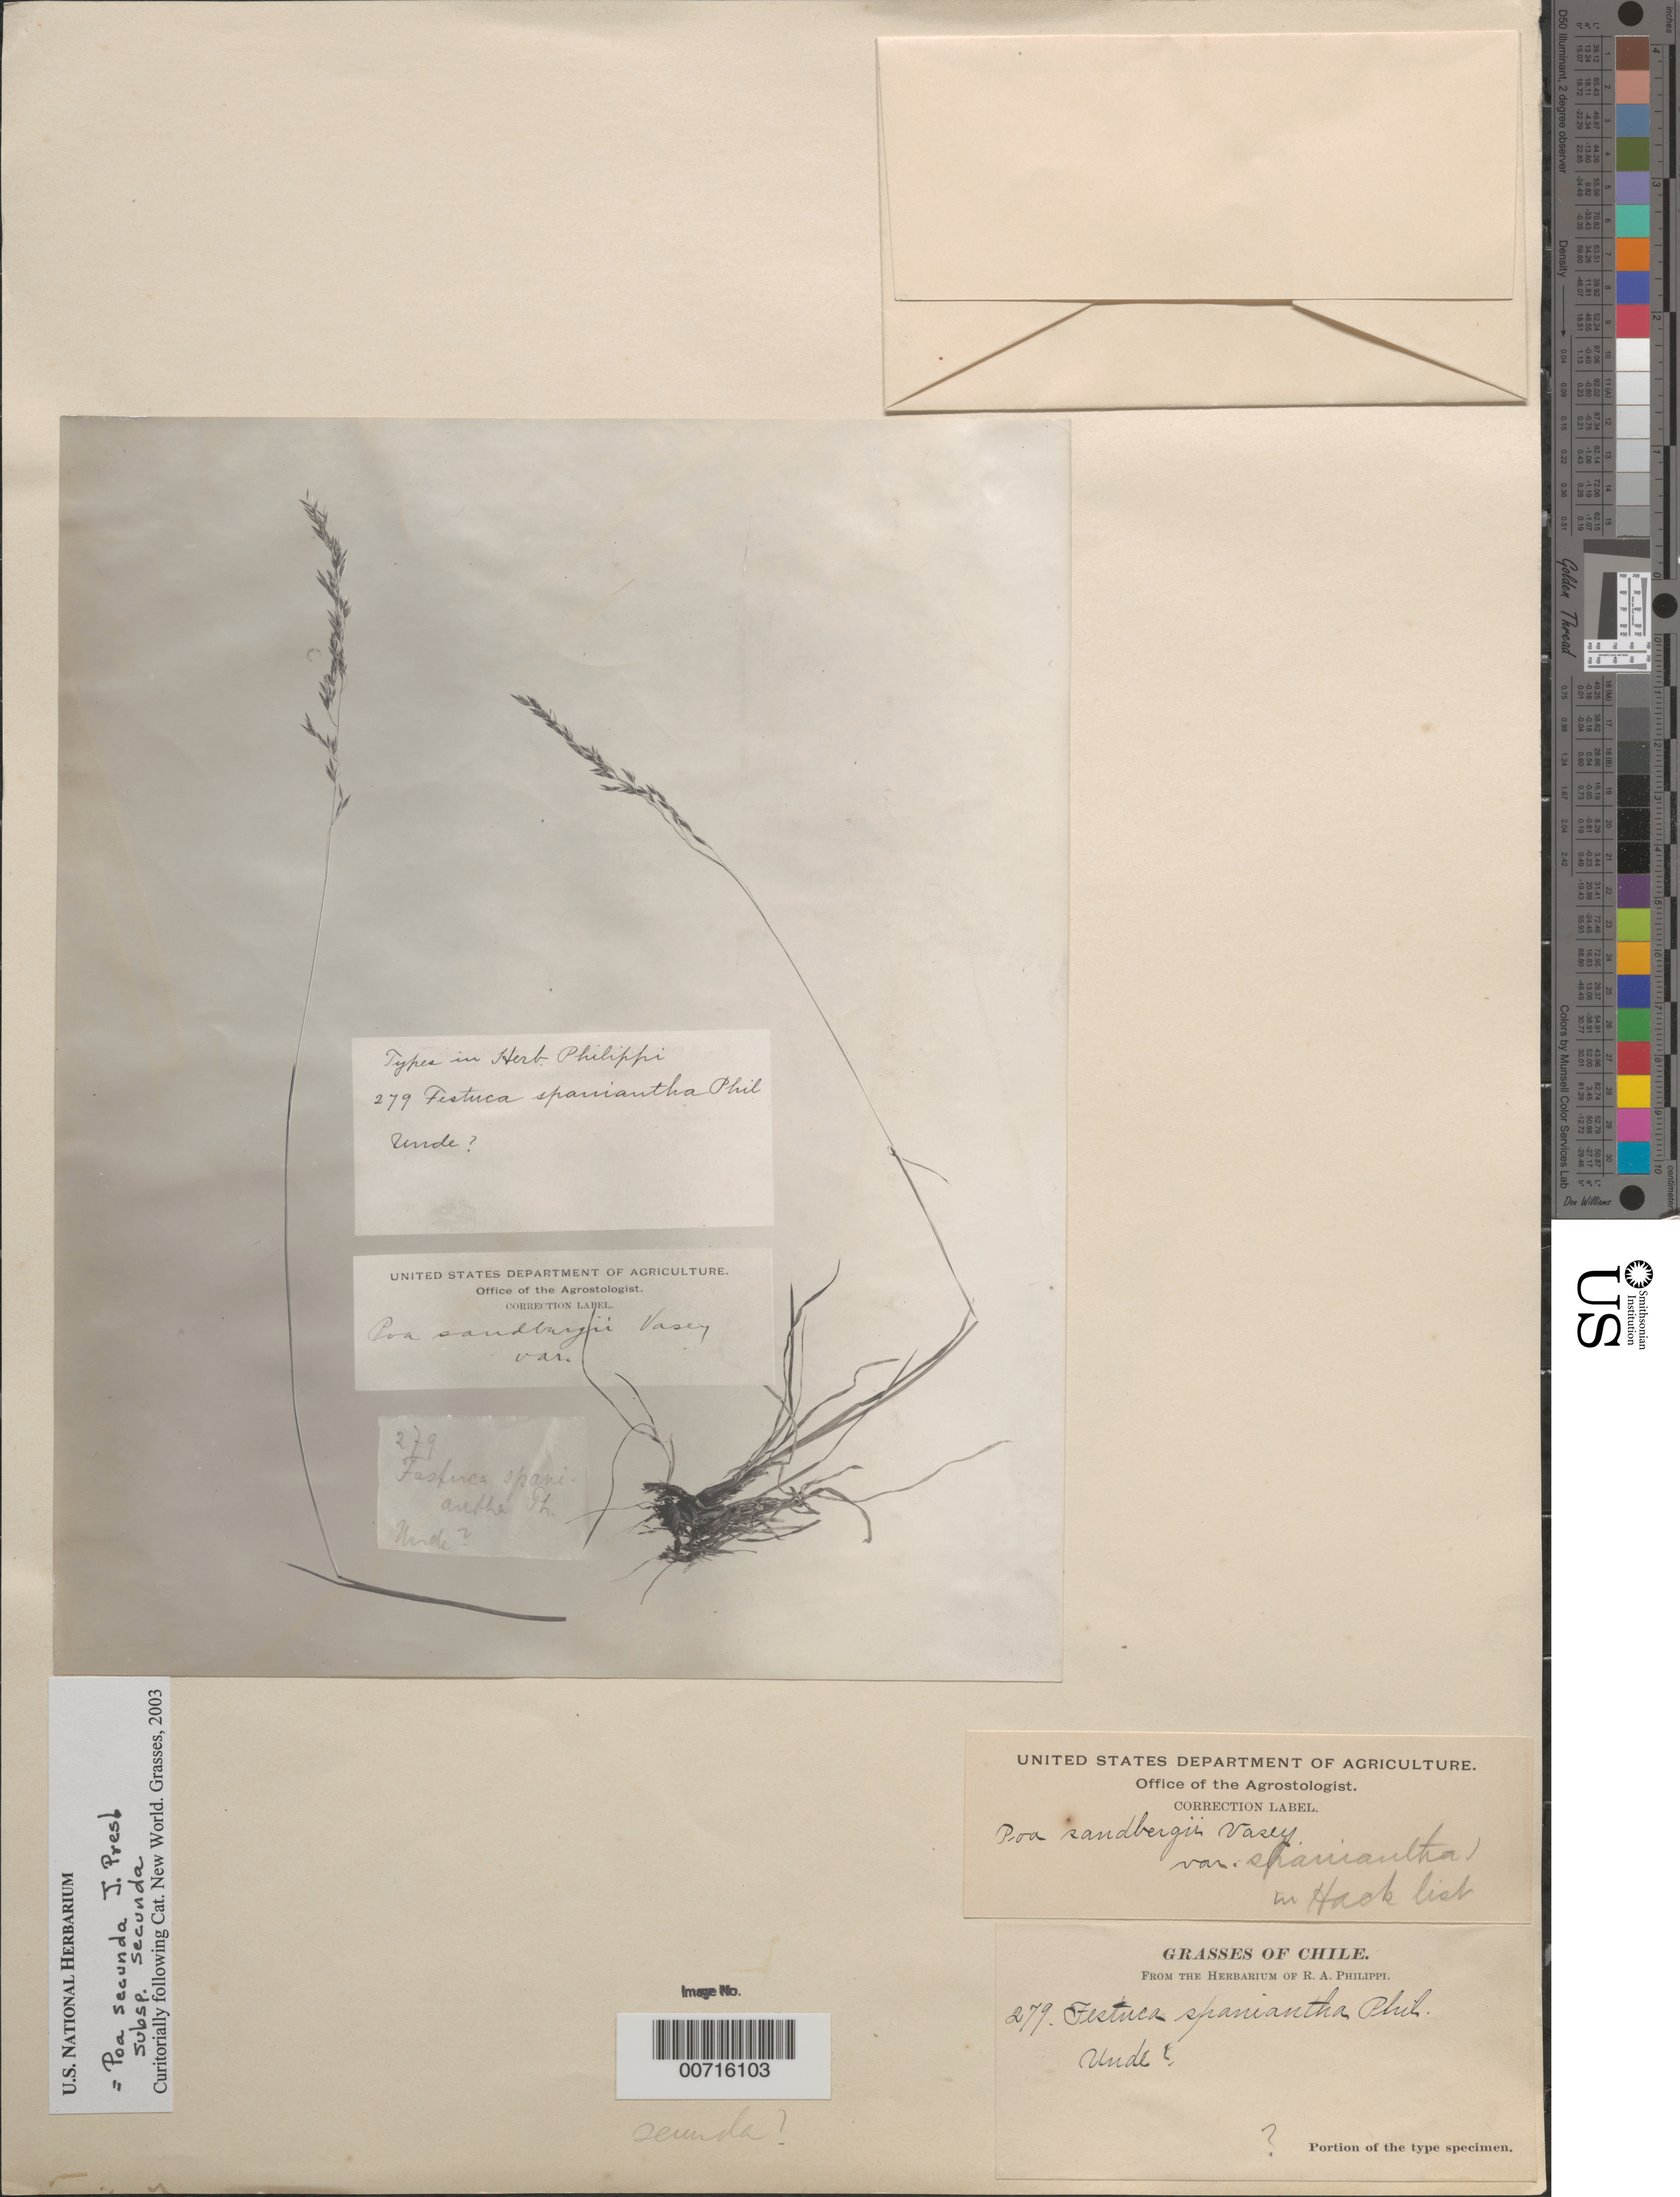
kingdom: Plantae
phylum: Tracheophyta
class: Liliopsida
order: Poales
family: Poaceae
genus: Poa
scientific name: Poa secunda subsp. secunda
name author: J. Presl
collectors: ex. herb. R.A. Philippi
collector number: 279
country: Chile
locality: Unde.